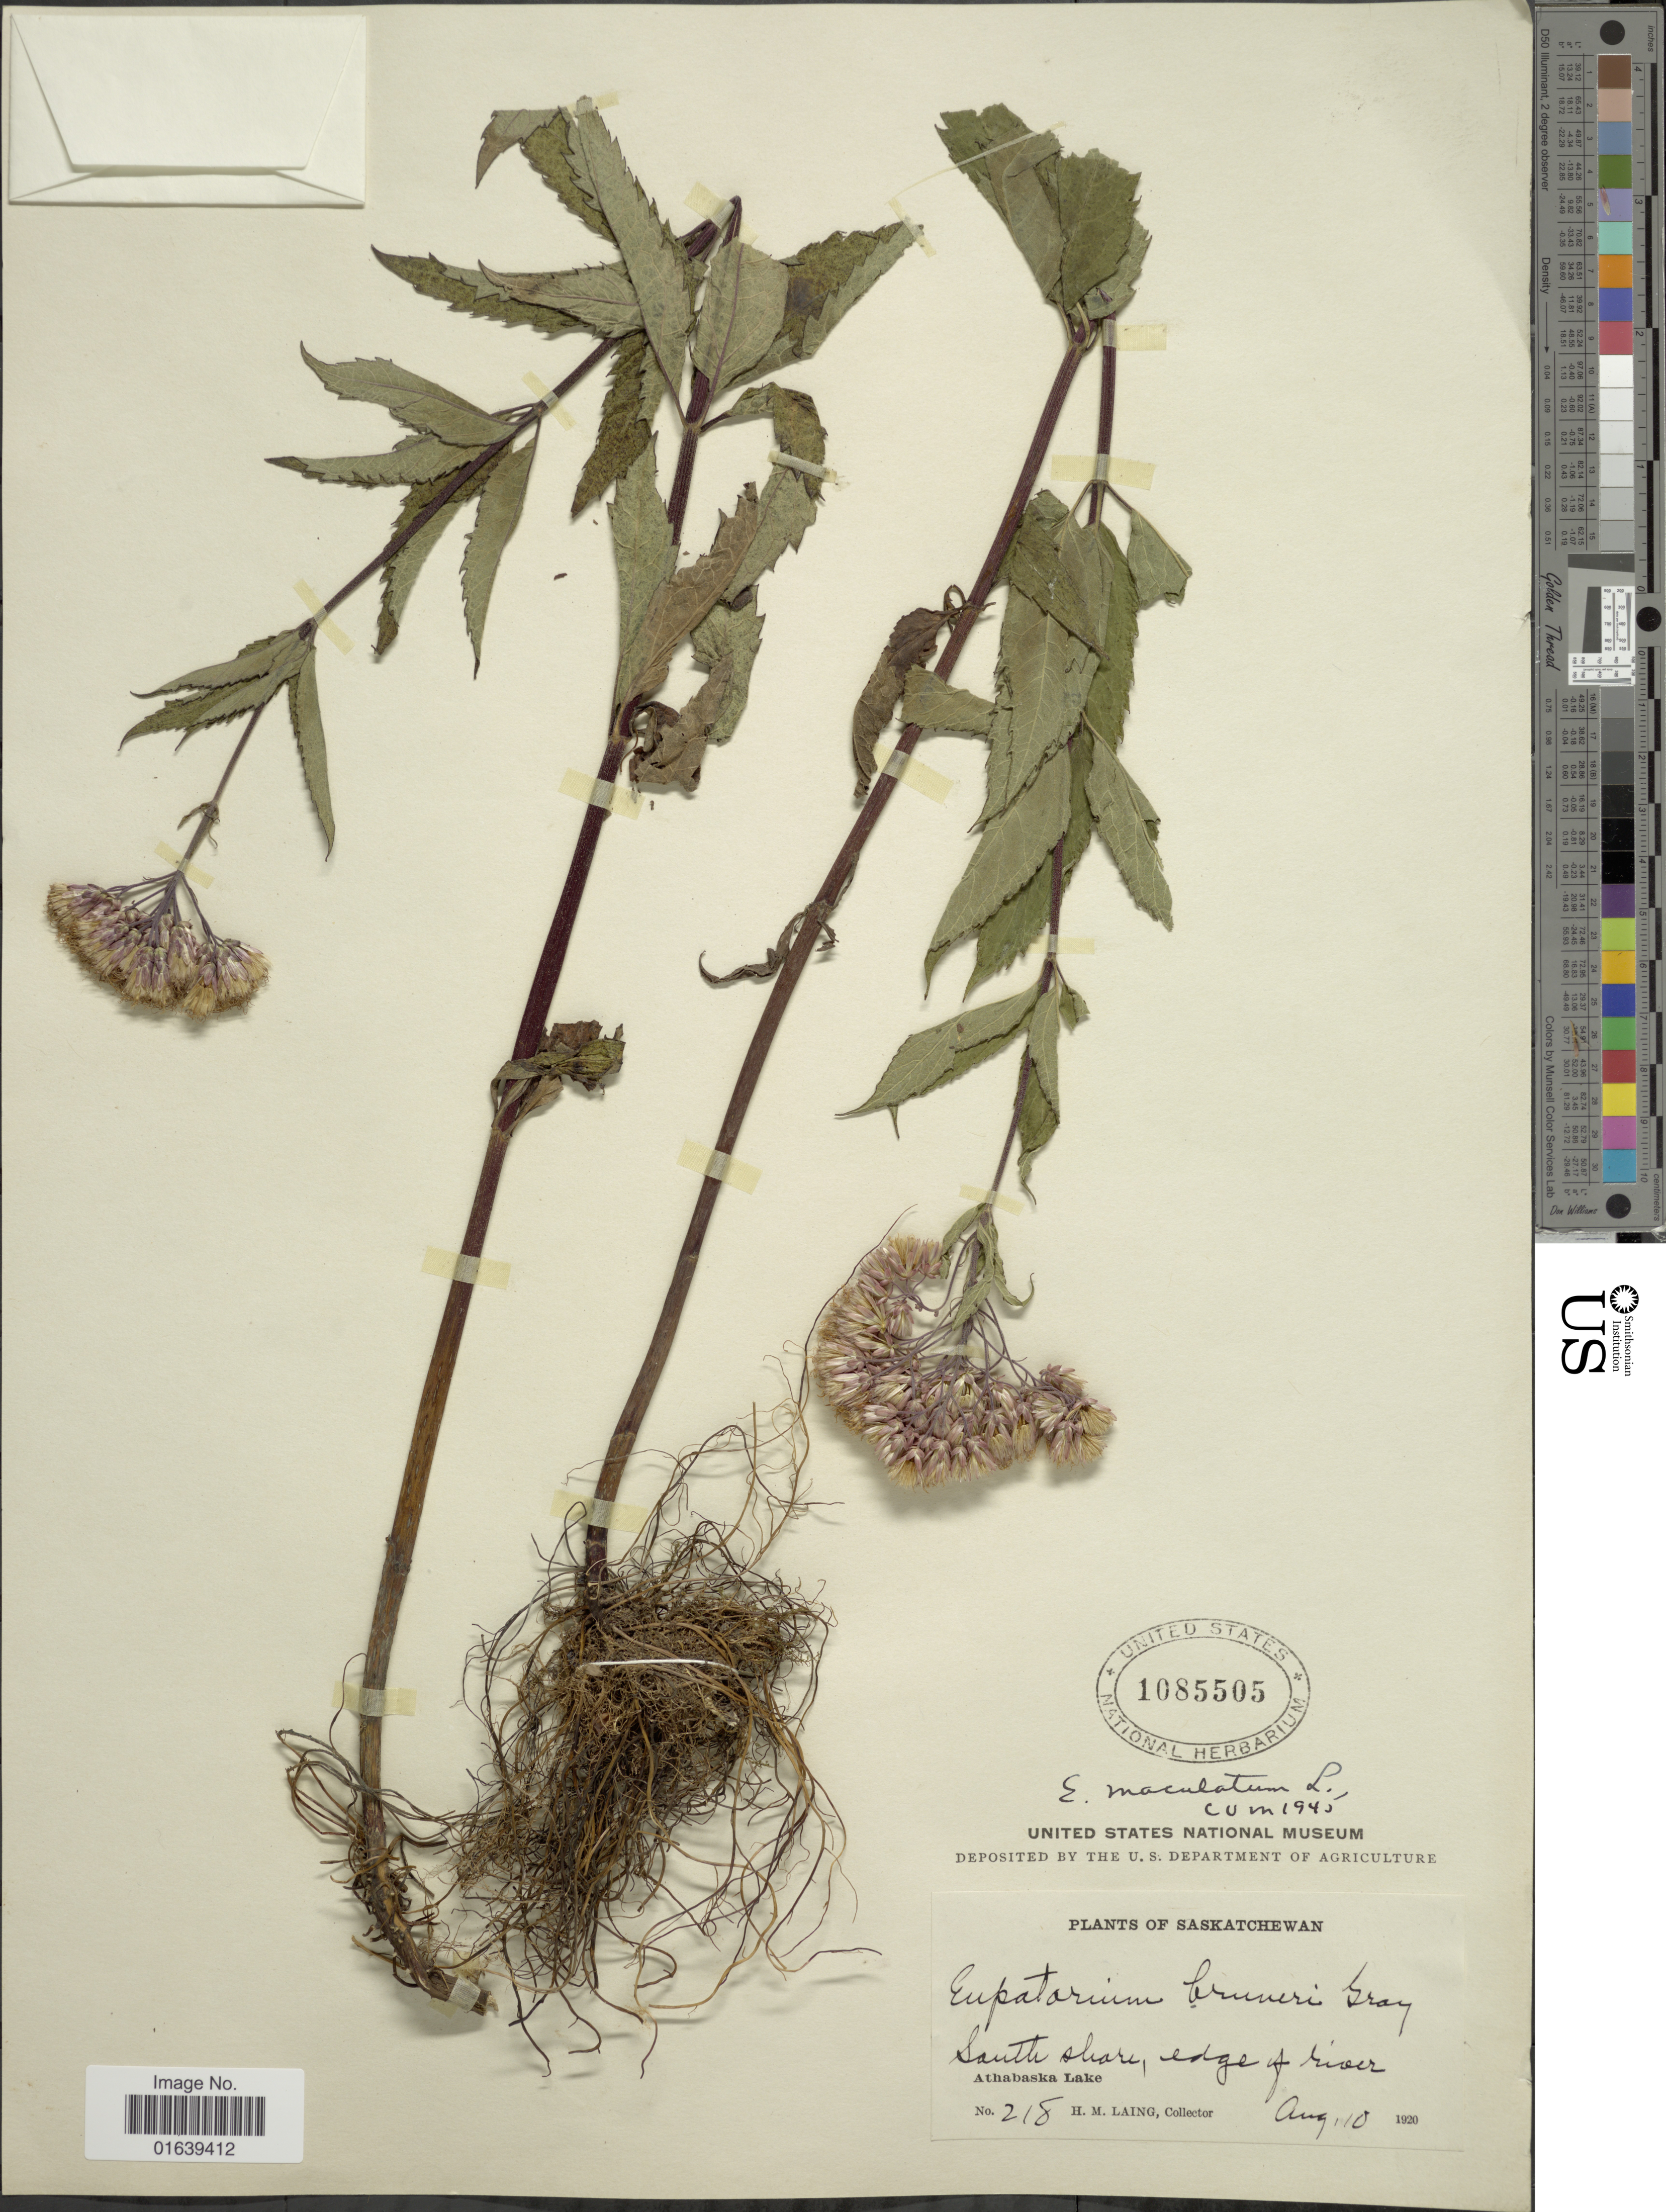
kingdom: Plantae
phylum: Tracheophyta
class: Magnoliopsida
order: Asterales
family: Asteraceae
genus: Eupatorium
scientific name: Eupatorium maculatum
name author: L.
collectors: H. Laing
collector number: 218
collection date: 1920-08-10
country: Canada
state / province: Saskatchewan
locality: Saskatchewan. South shore, edge of river. Athabaska Lake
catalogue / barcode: US 1085505